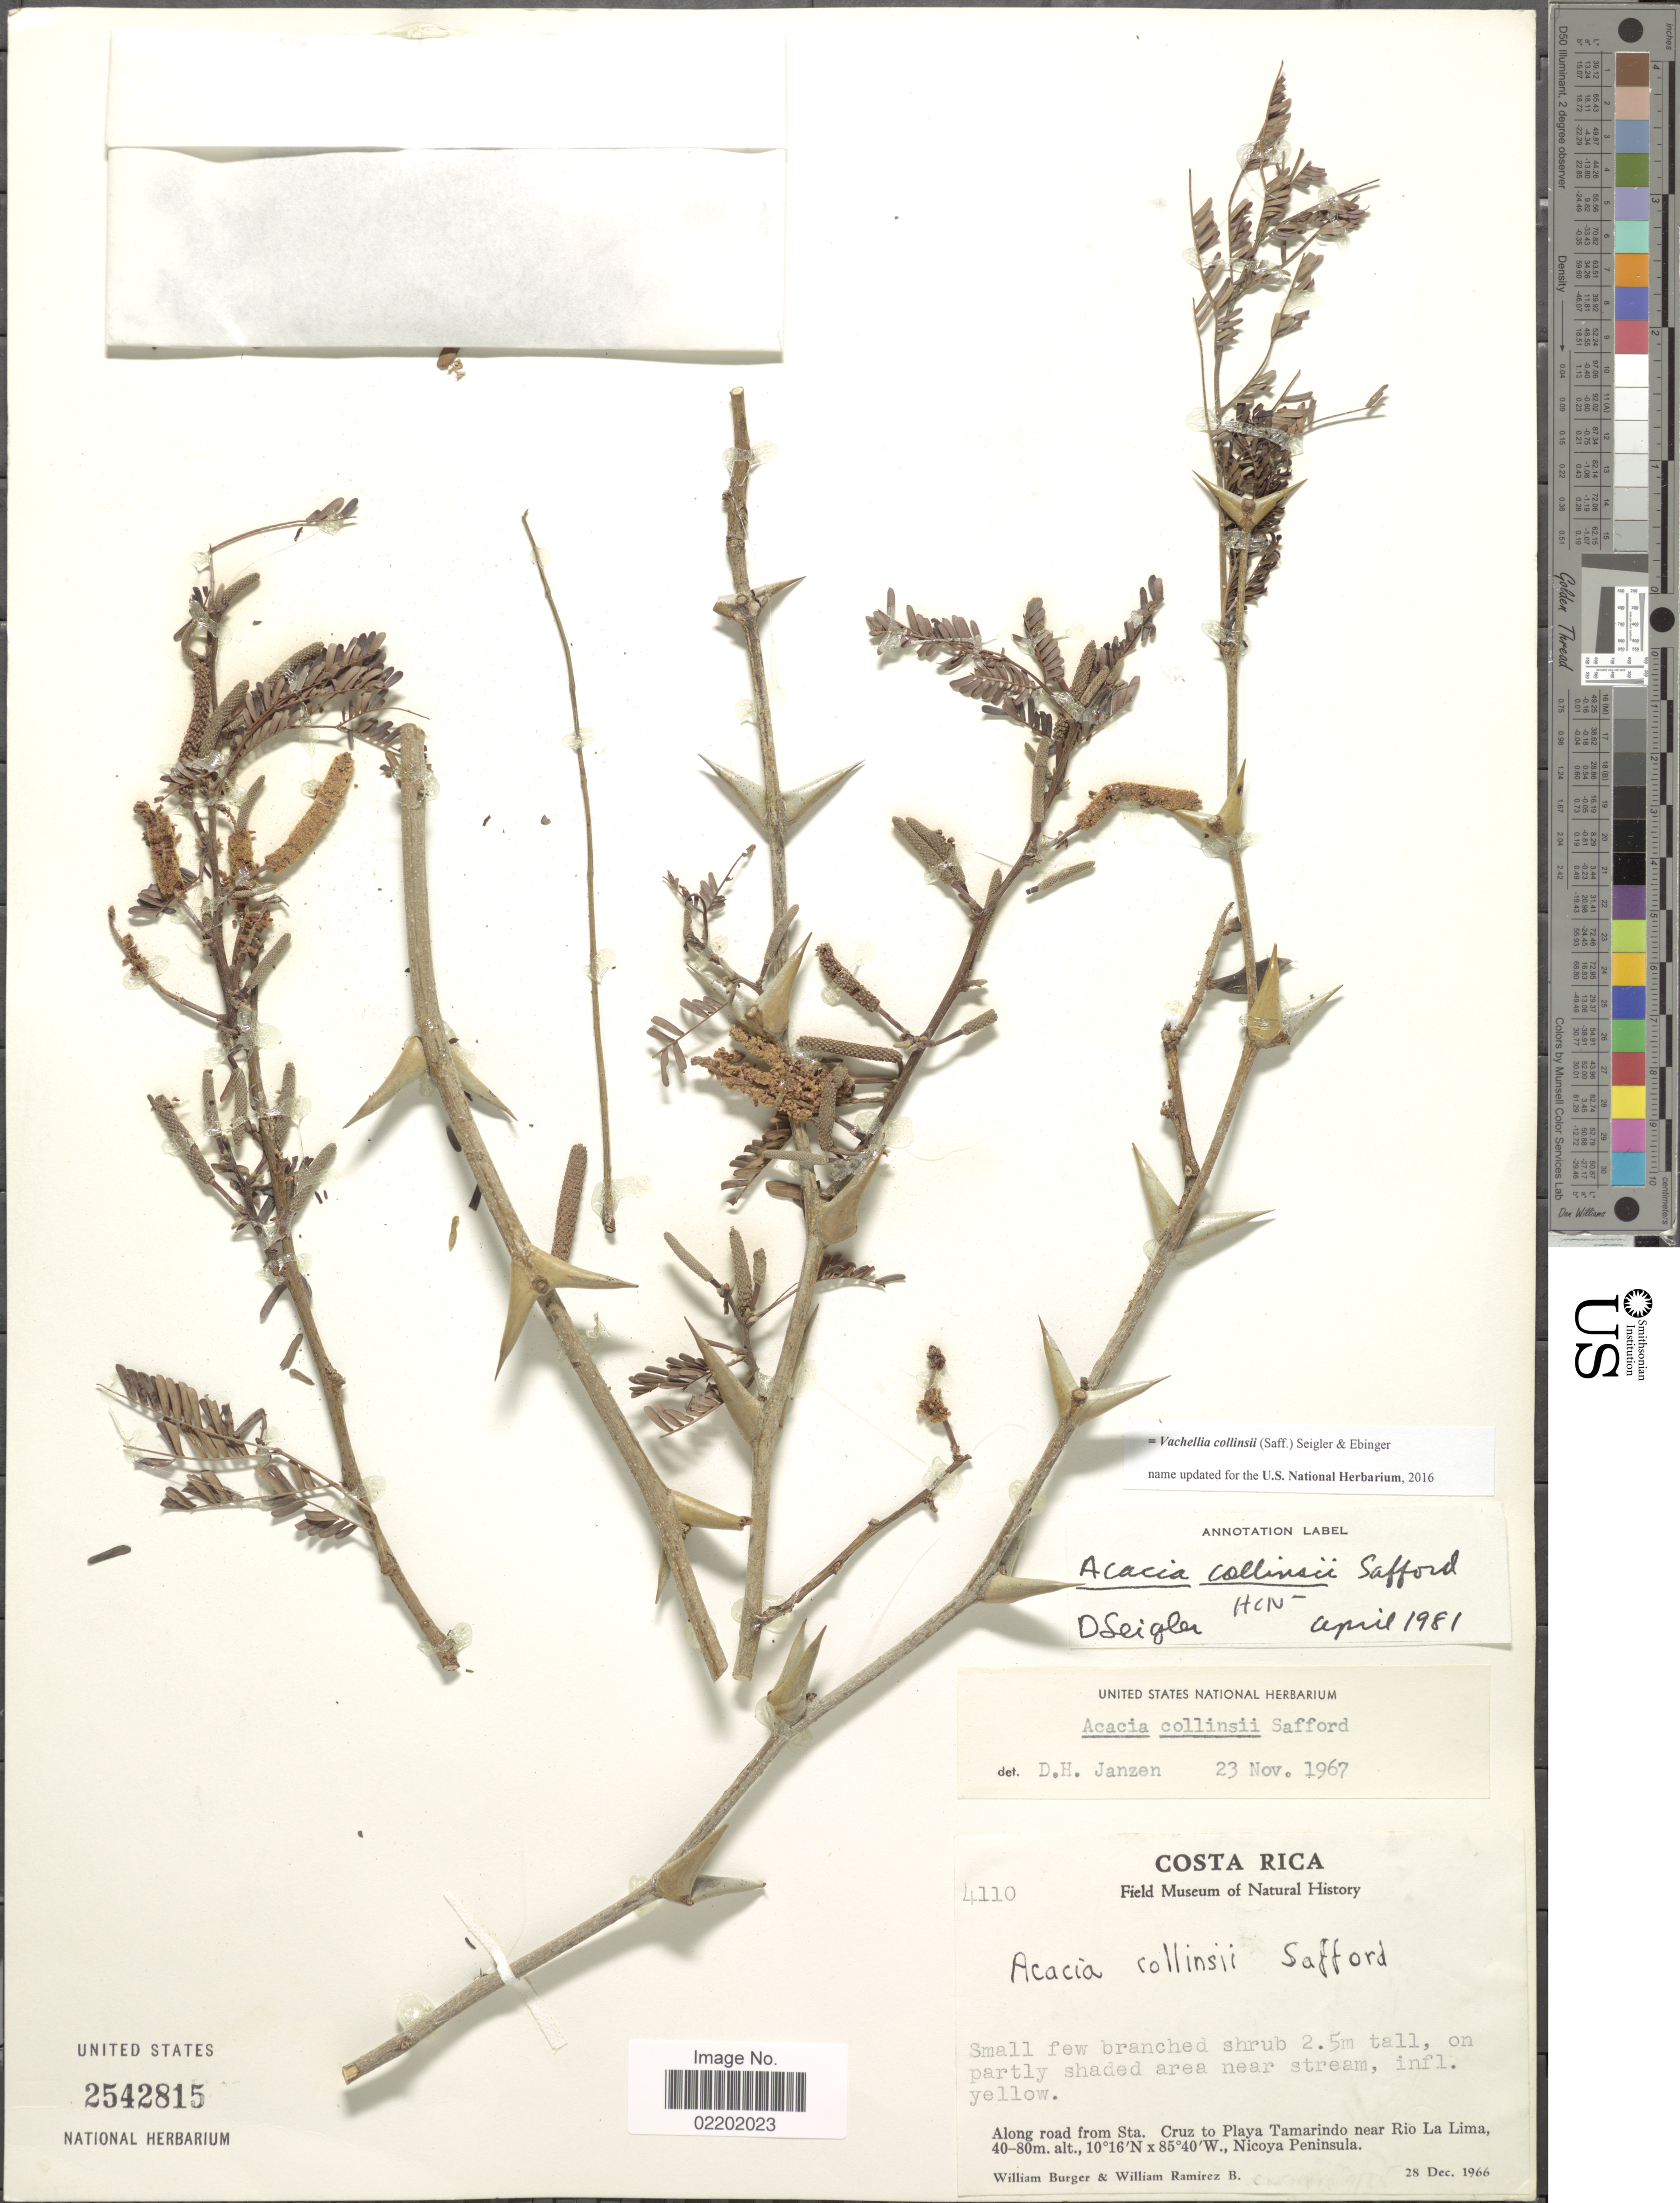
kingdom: Plantae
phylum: Tracheophyta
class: Magnoliopsida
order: Fabales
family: Fabaceae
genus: Vachellia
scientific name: Vachellia collinsii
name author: (Saff.) Seigler & Ebinger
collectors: W. Burger & W. Ramirez B.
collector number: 4110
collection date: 1966-12-28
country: Costa Rica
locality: Along road from Sta. Cruz to Playa Tamarindo near Rio La Lima, Nicoya Peninsula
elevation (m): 40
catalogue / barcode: US 2542815